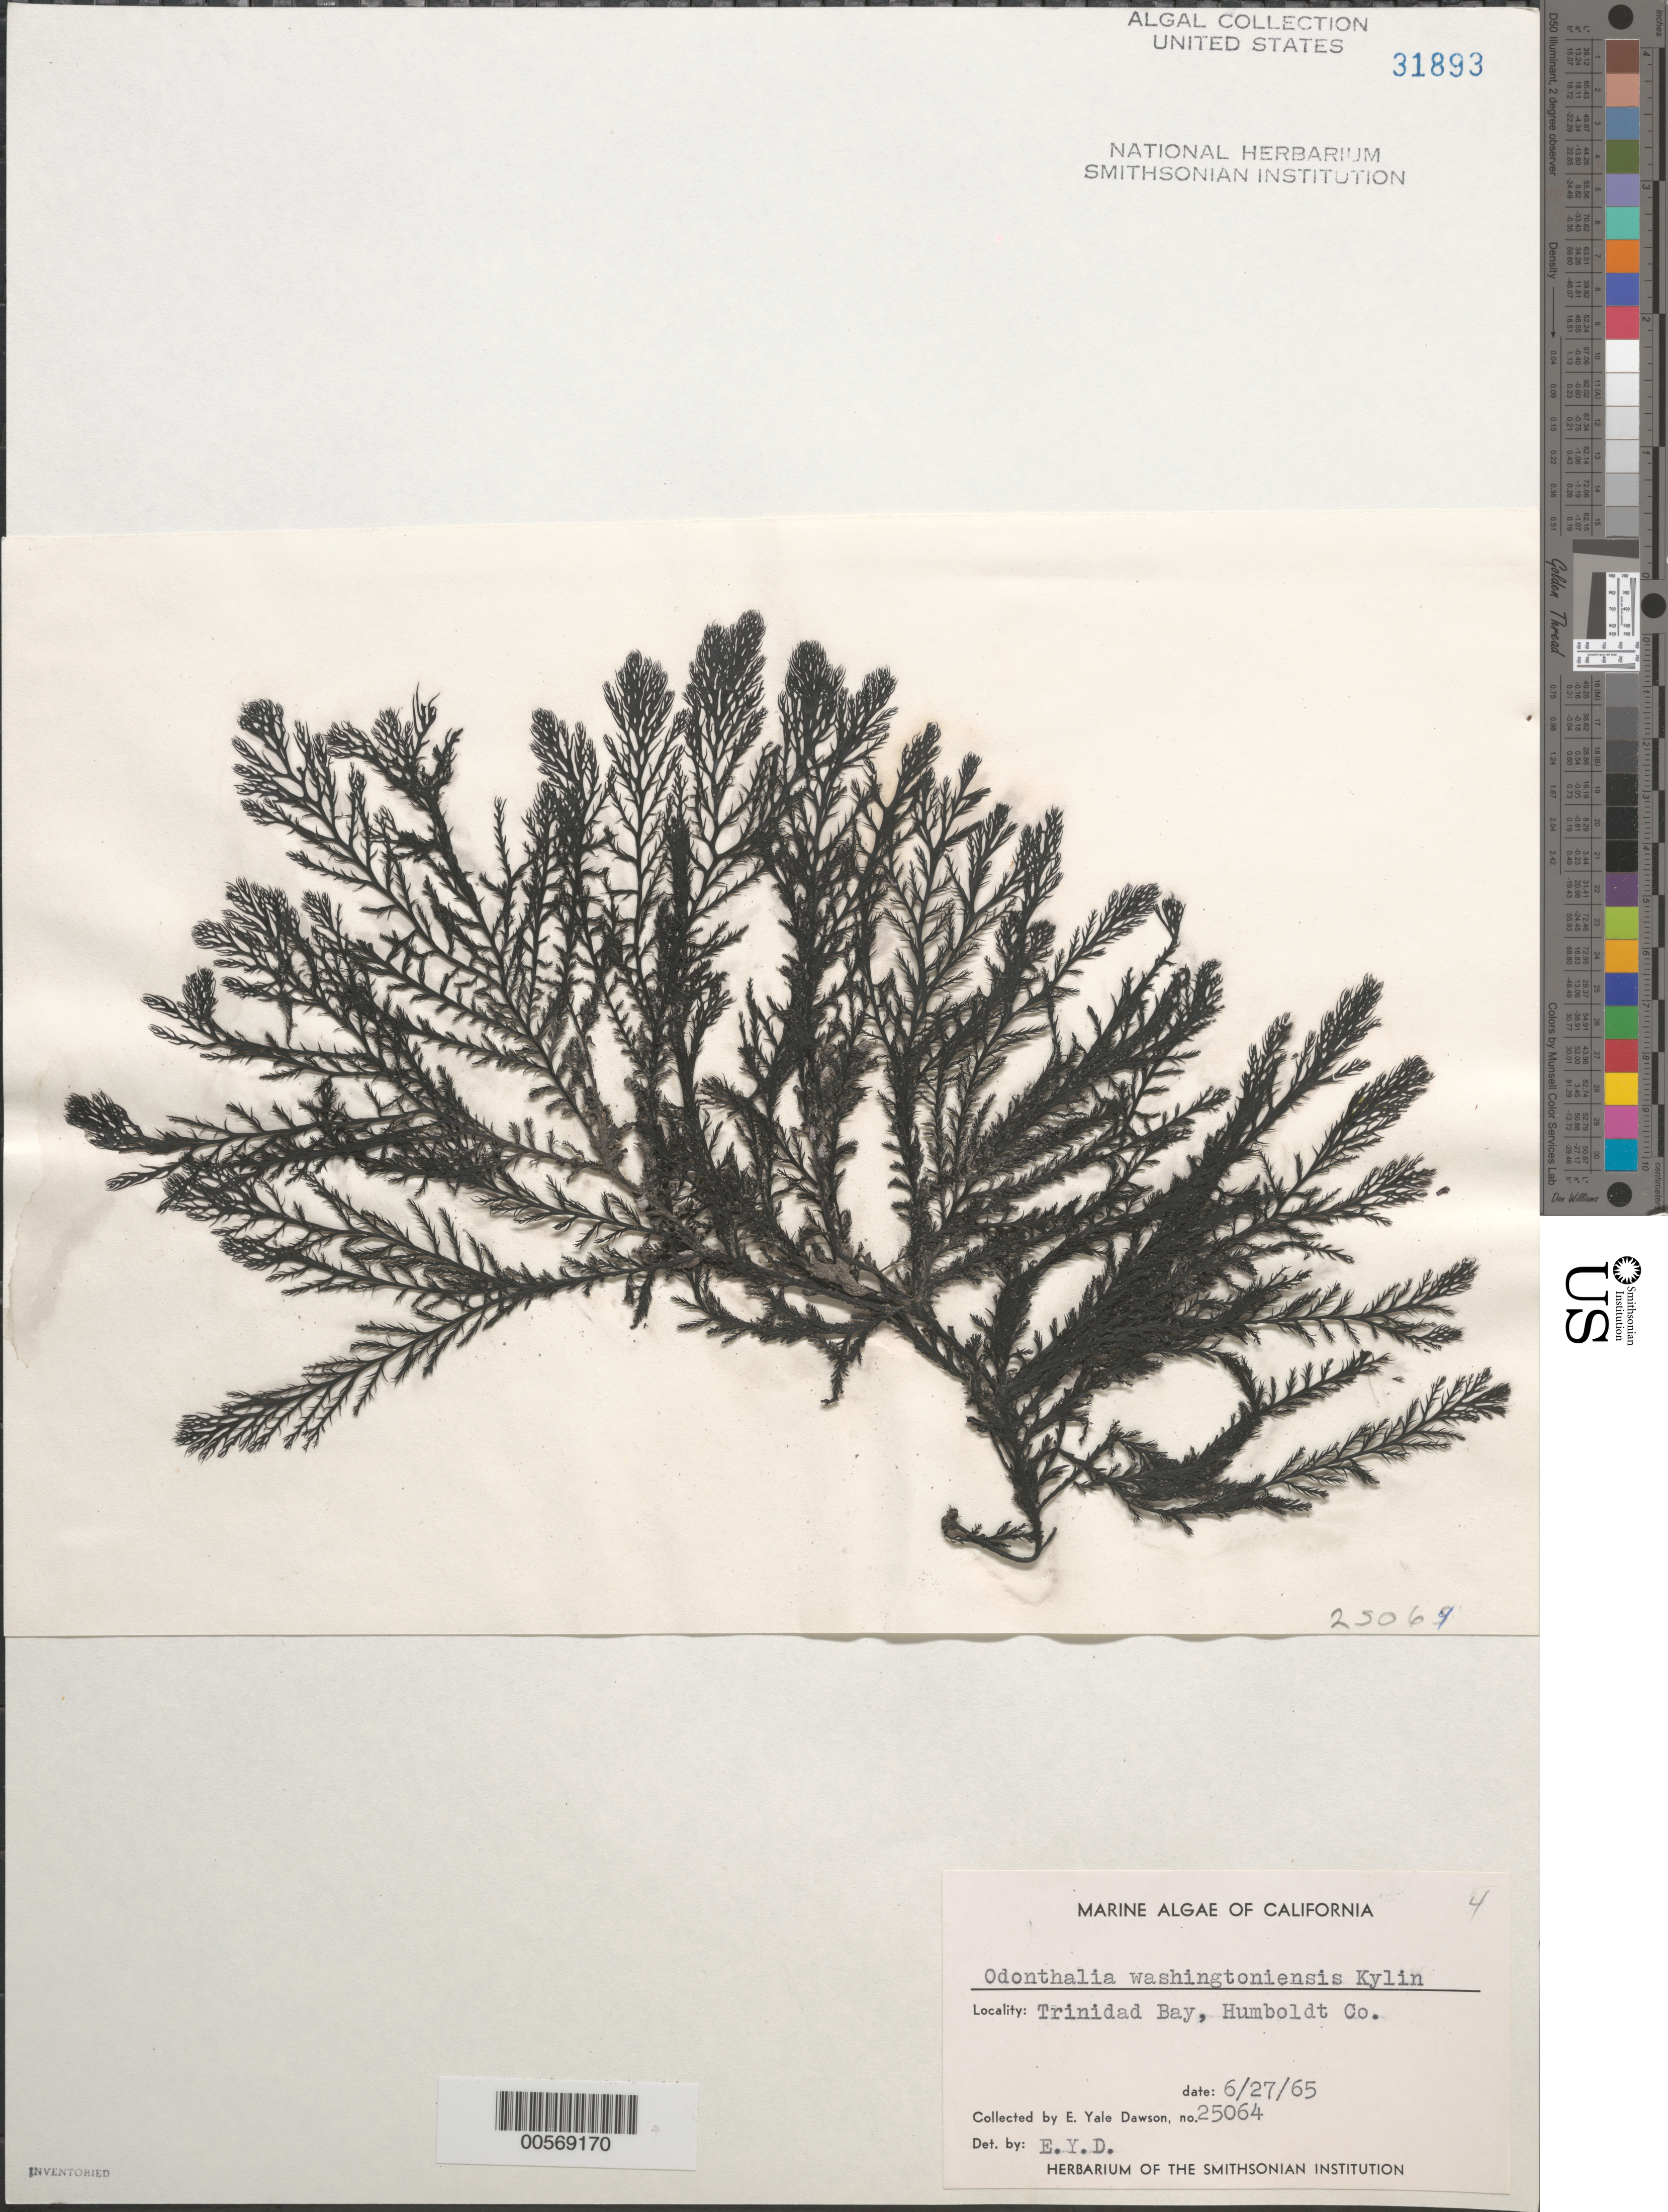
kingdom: Plantae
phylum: Rhodophyta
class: Florideophyceae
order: Ceramiales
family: Rhodomelaceae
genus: Odonthalia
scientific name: Odonthalia washingtoniensis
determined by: Dawson, E. Y.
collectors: E. Y. Dawson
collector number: EYD 25064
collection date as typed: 27 Jun 1965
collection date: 1965-06-27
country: United States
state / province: California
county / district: Humboldt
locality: Trinidad Bay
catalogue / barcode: US 31893